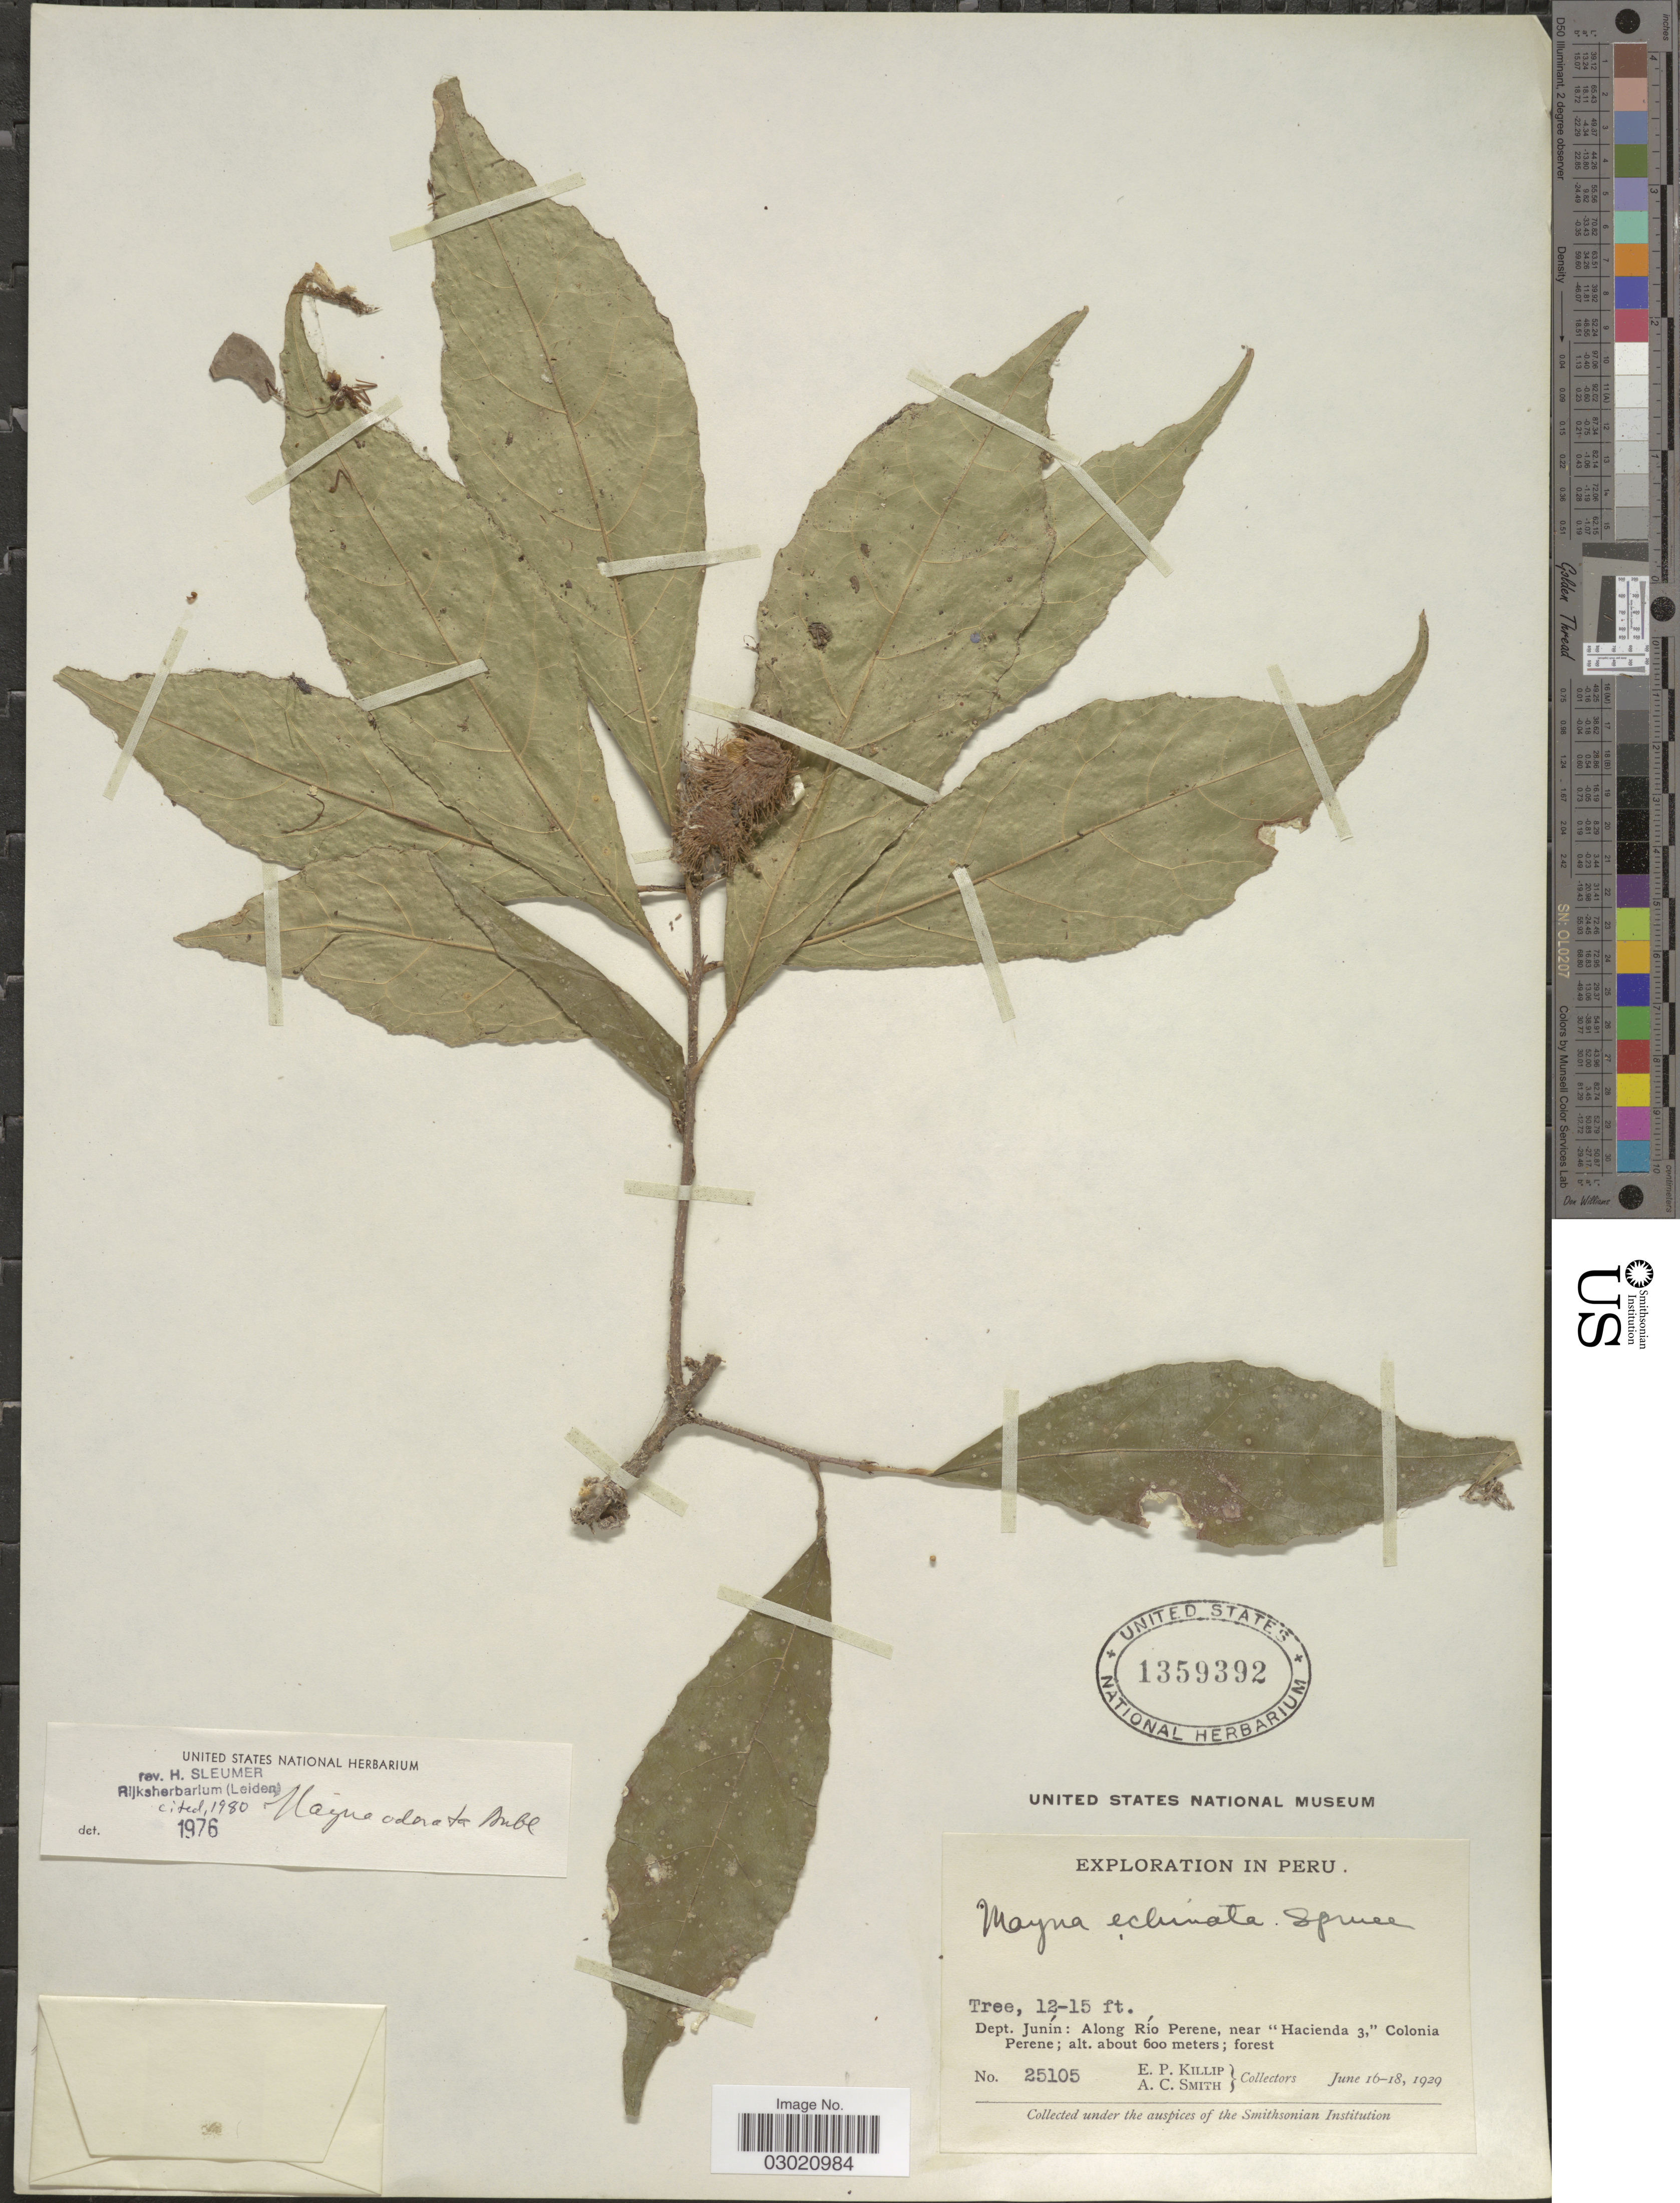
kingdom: Plantae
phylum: Tracheophyta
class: Magnoliopsida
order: Malpighiales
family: Achariaceae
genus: Mayna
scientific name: Mayna odorata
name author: Aubl.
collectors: E. P. Killip & A. C. Smith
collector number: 25105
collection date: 1929-06-16/1929-06-18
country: Peru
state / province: Junín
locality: Dept. Junín: Along Río Perene, near "Hacienda 3," Colonia Perene.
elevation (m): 600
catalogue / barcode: US 1359392